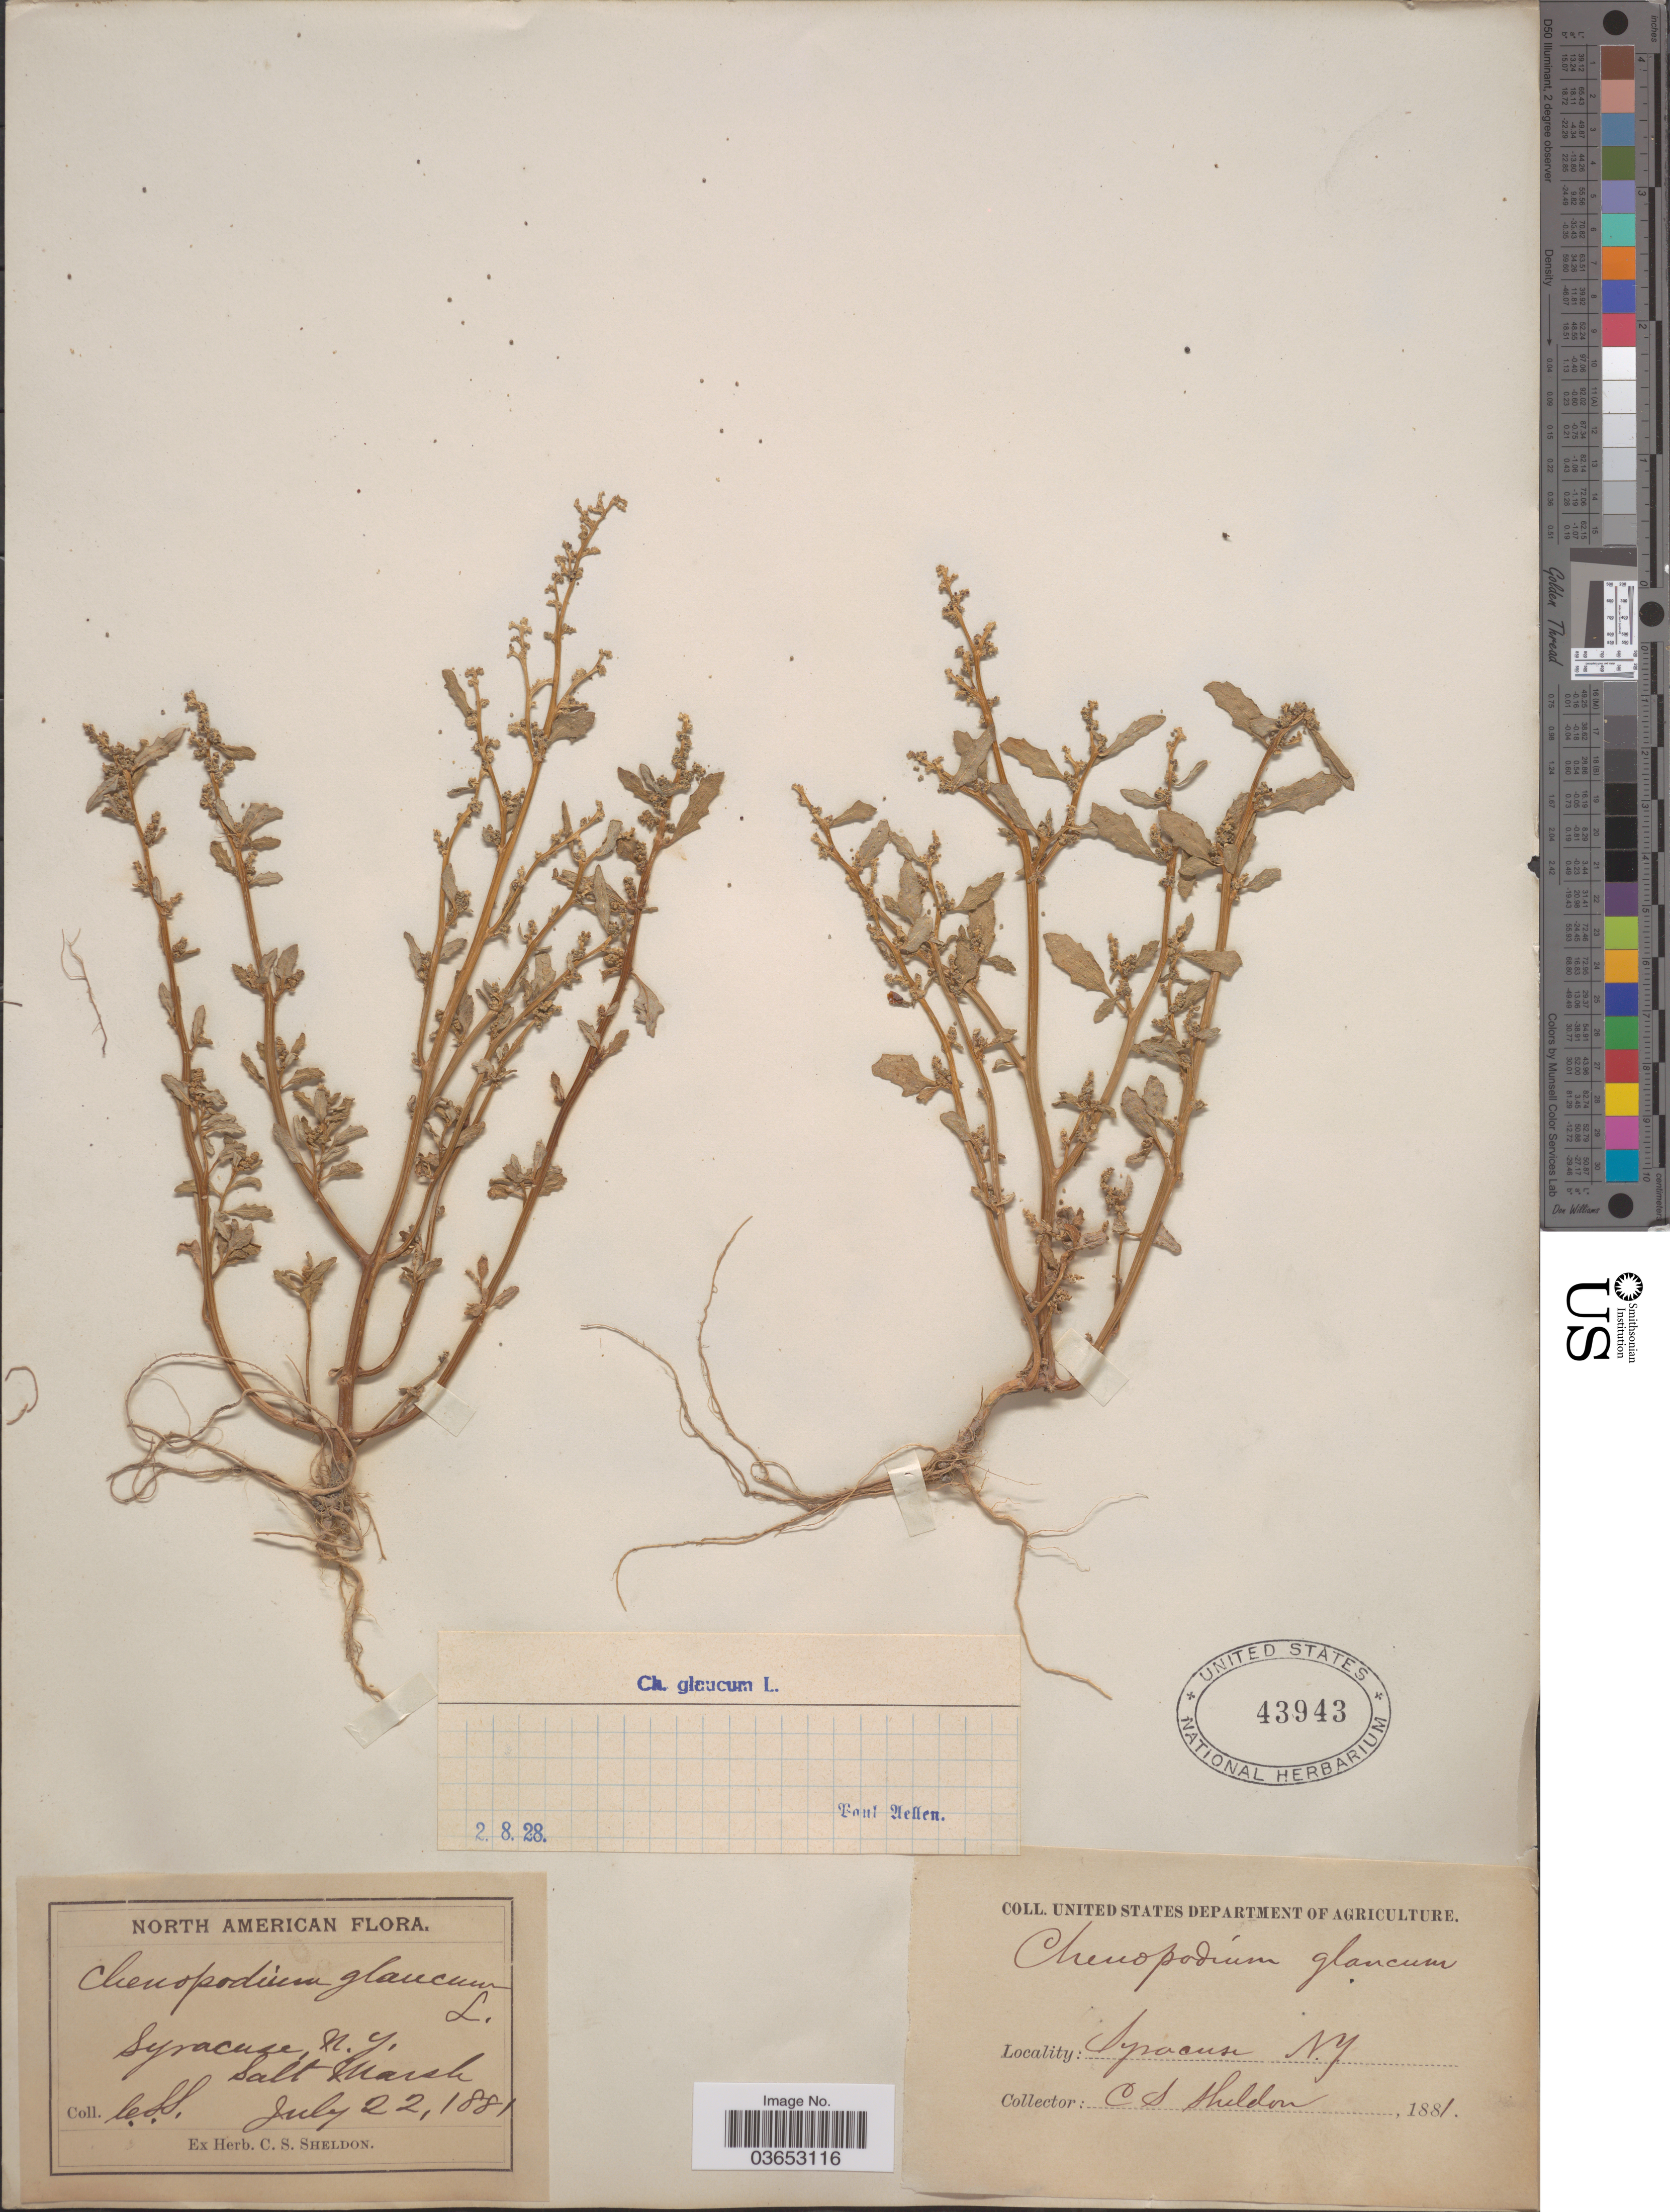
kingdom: Plantae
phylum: Tracheophyta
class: Magnoliopsida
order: Caryophyllales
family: Amaranthaceae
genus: Chenopodium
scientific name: Chenopodium glaucum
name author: L.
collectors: C. S. Sheldon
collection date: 1881-07-22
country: United States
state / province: New York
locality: Syracuse. Salt Marsh.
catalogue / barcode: US 43943